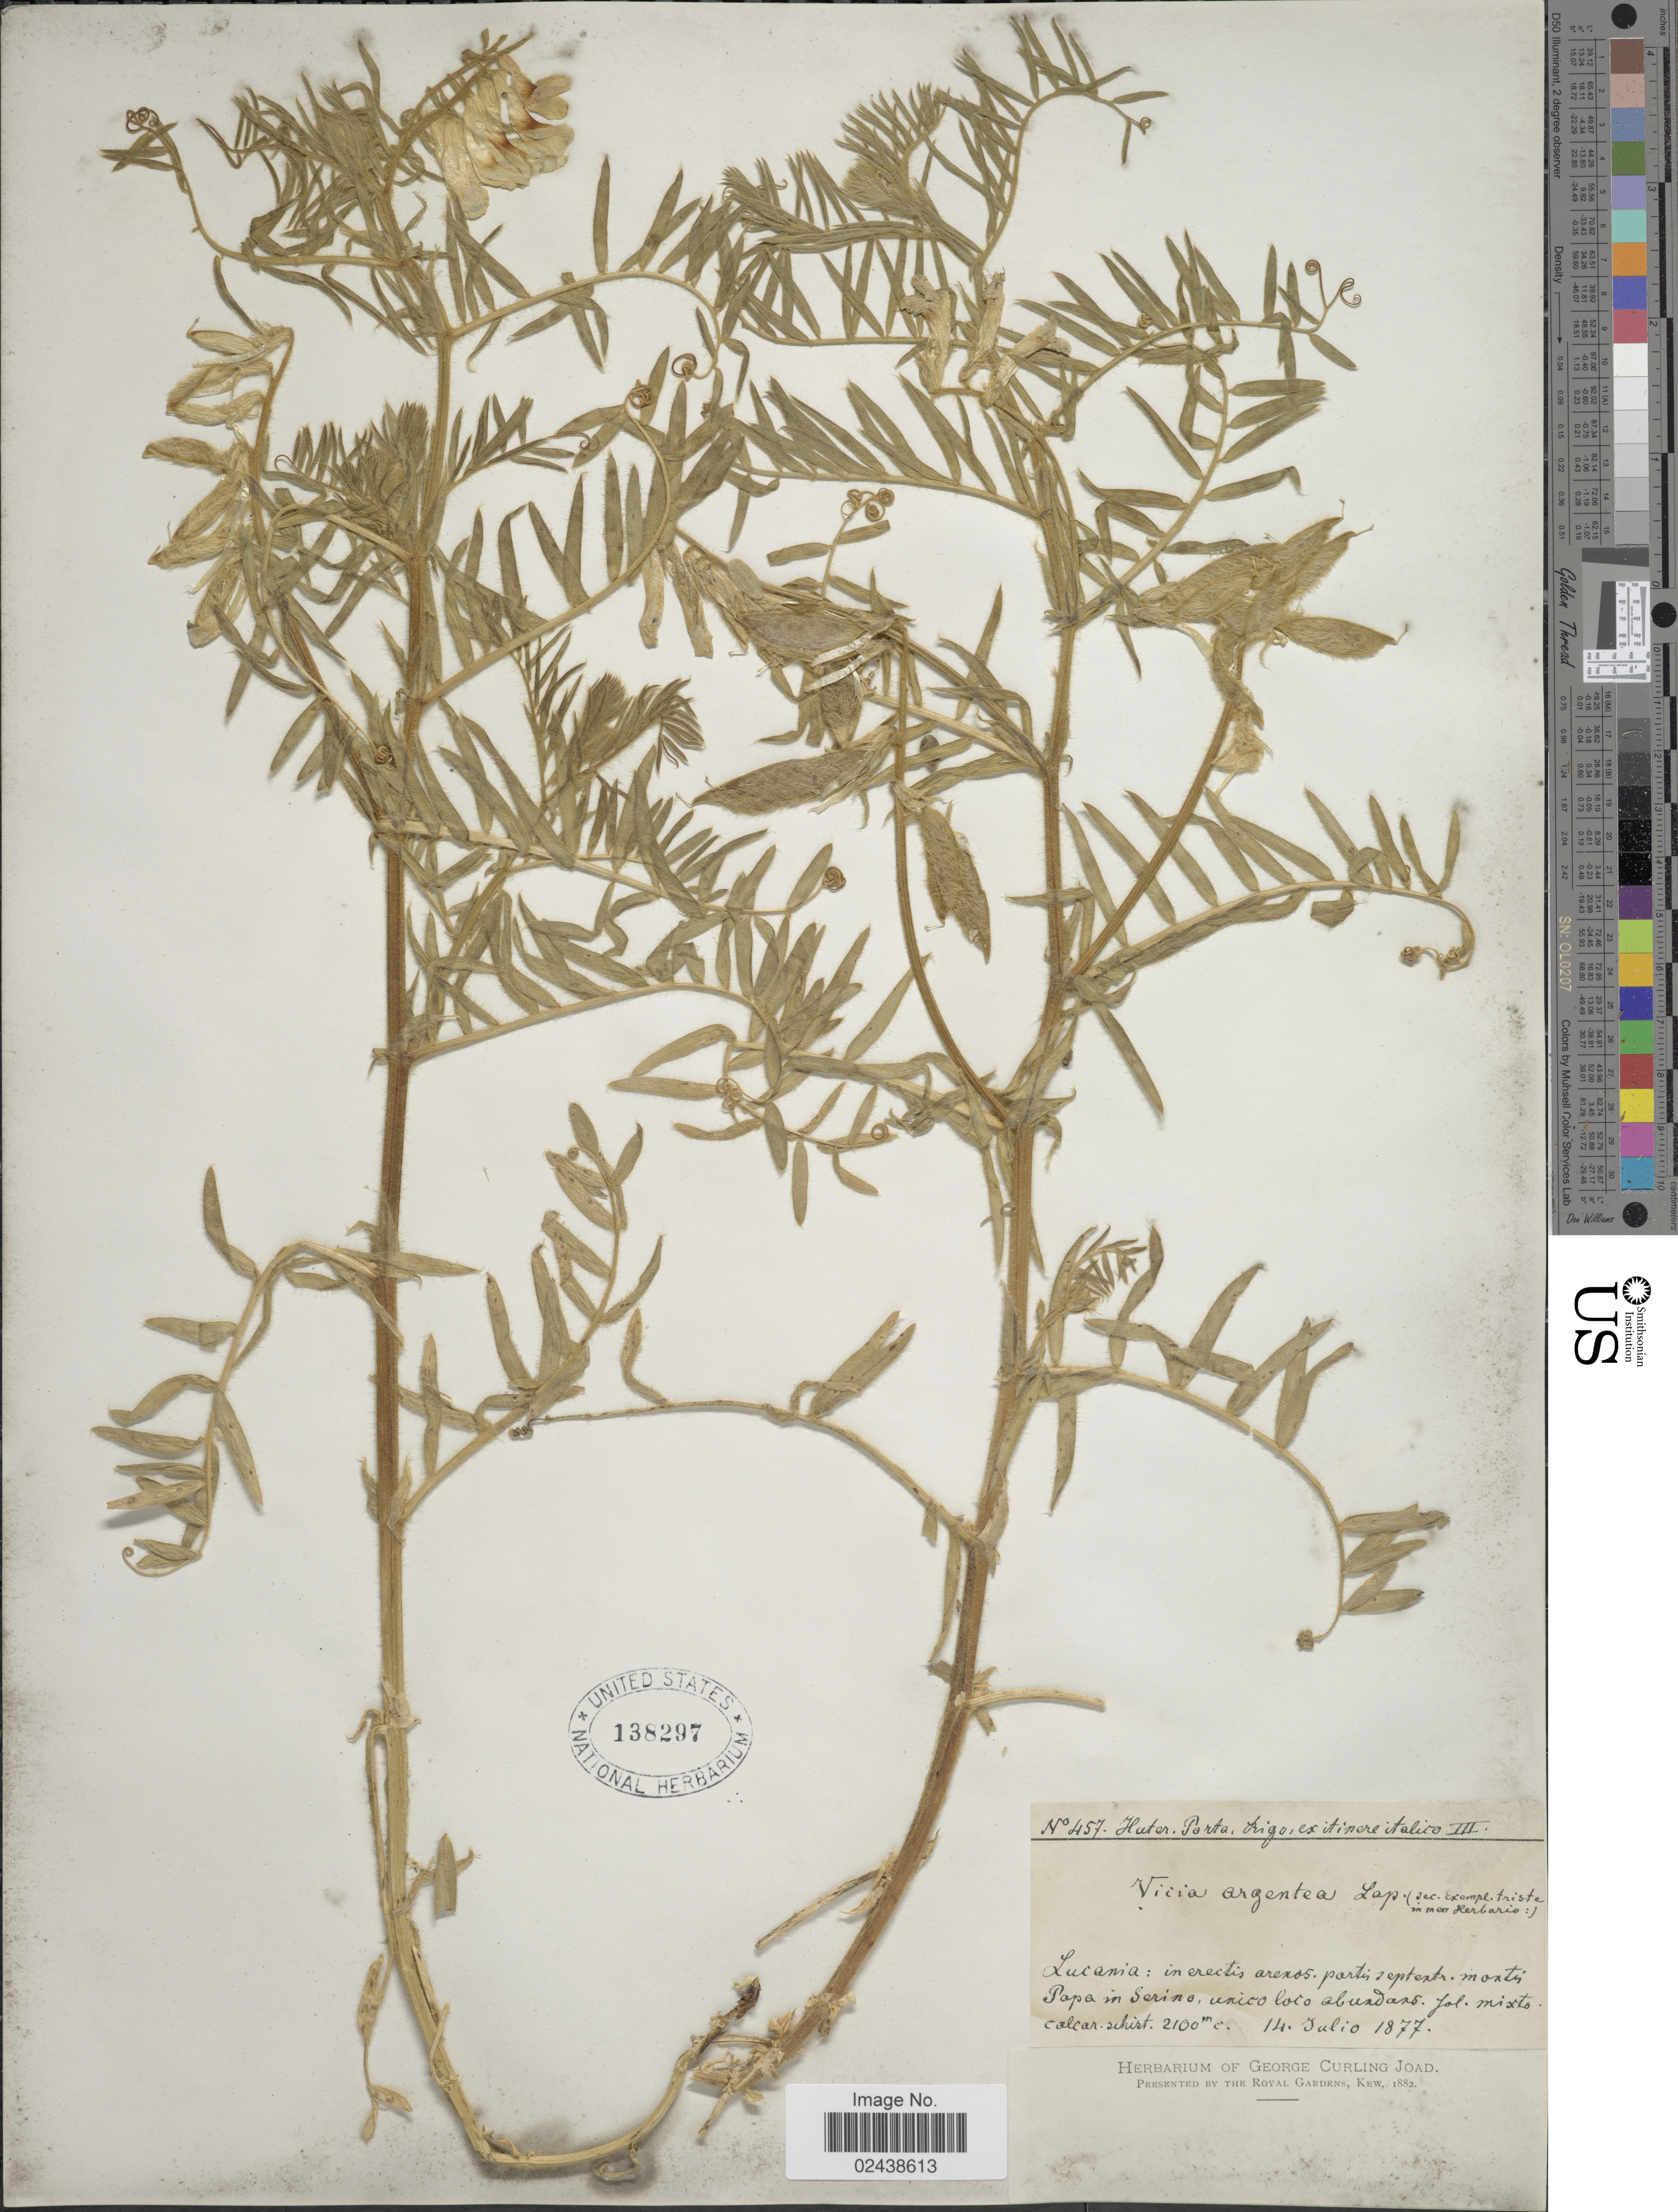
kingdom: Plantae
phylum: Tracheophyta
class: Magnoliopsida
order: Fabales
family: Fabaceae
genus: Vicia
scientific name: Vicia argentea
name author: Lapeyr.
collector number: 457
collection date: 1877-07-14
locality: Lucania: in erectis arenos. partis septentr. montis Papa in Serino, uncio loco abundant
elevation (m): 2100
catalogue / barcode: US 138297